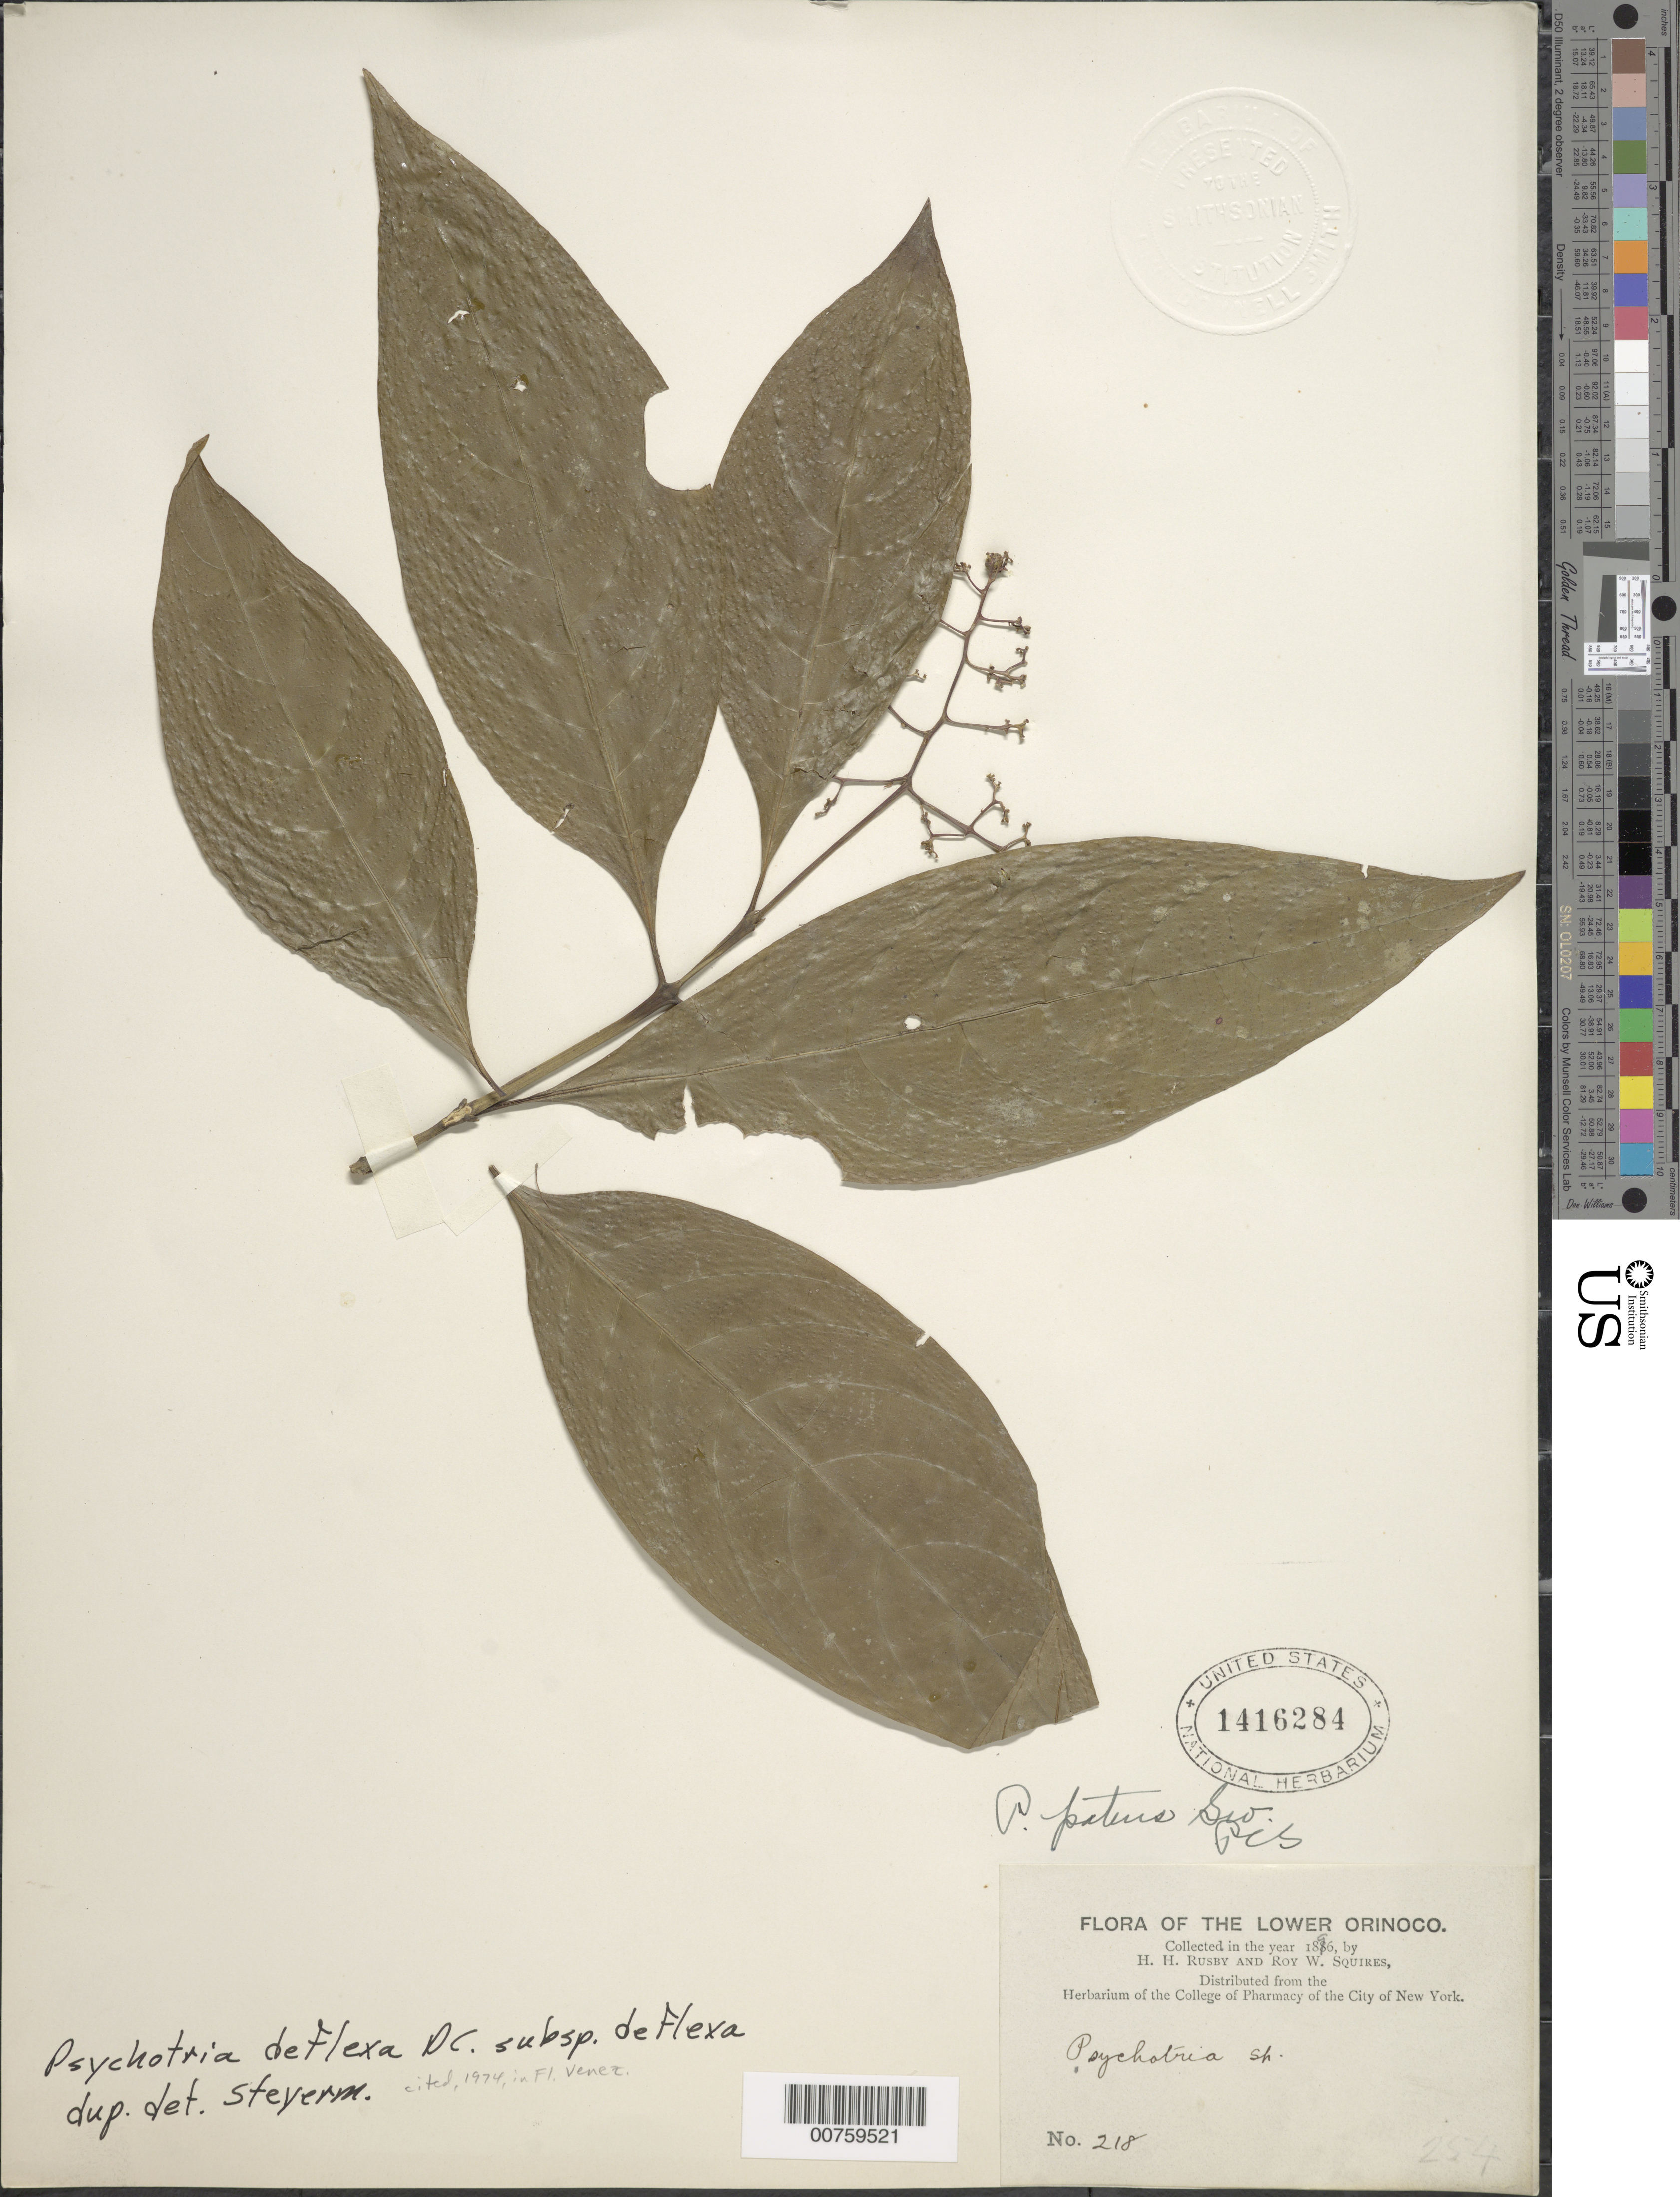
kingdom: Plantae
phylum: Tracheophyta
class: Magnoliopsida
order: Gentianales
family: Rubiaceae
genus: Psychotria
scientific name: Psychotria deflexa subsp. deflexa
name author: DC.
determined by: Steyermark, Julian A., (VEN)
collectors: H. H. Rusby & R. Squires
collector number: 218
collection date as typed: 1896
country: Venezuela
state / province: Delta Amacuro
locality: Lower Orinoco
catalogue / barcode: US 1416284